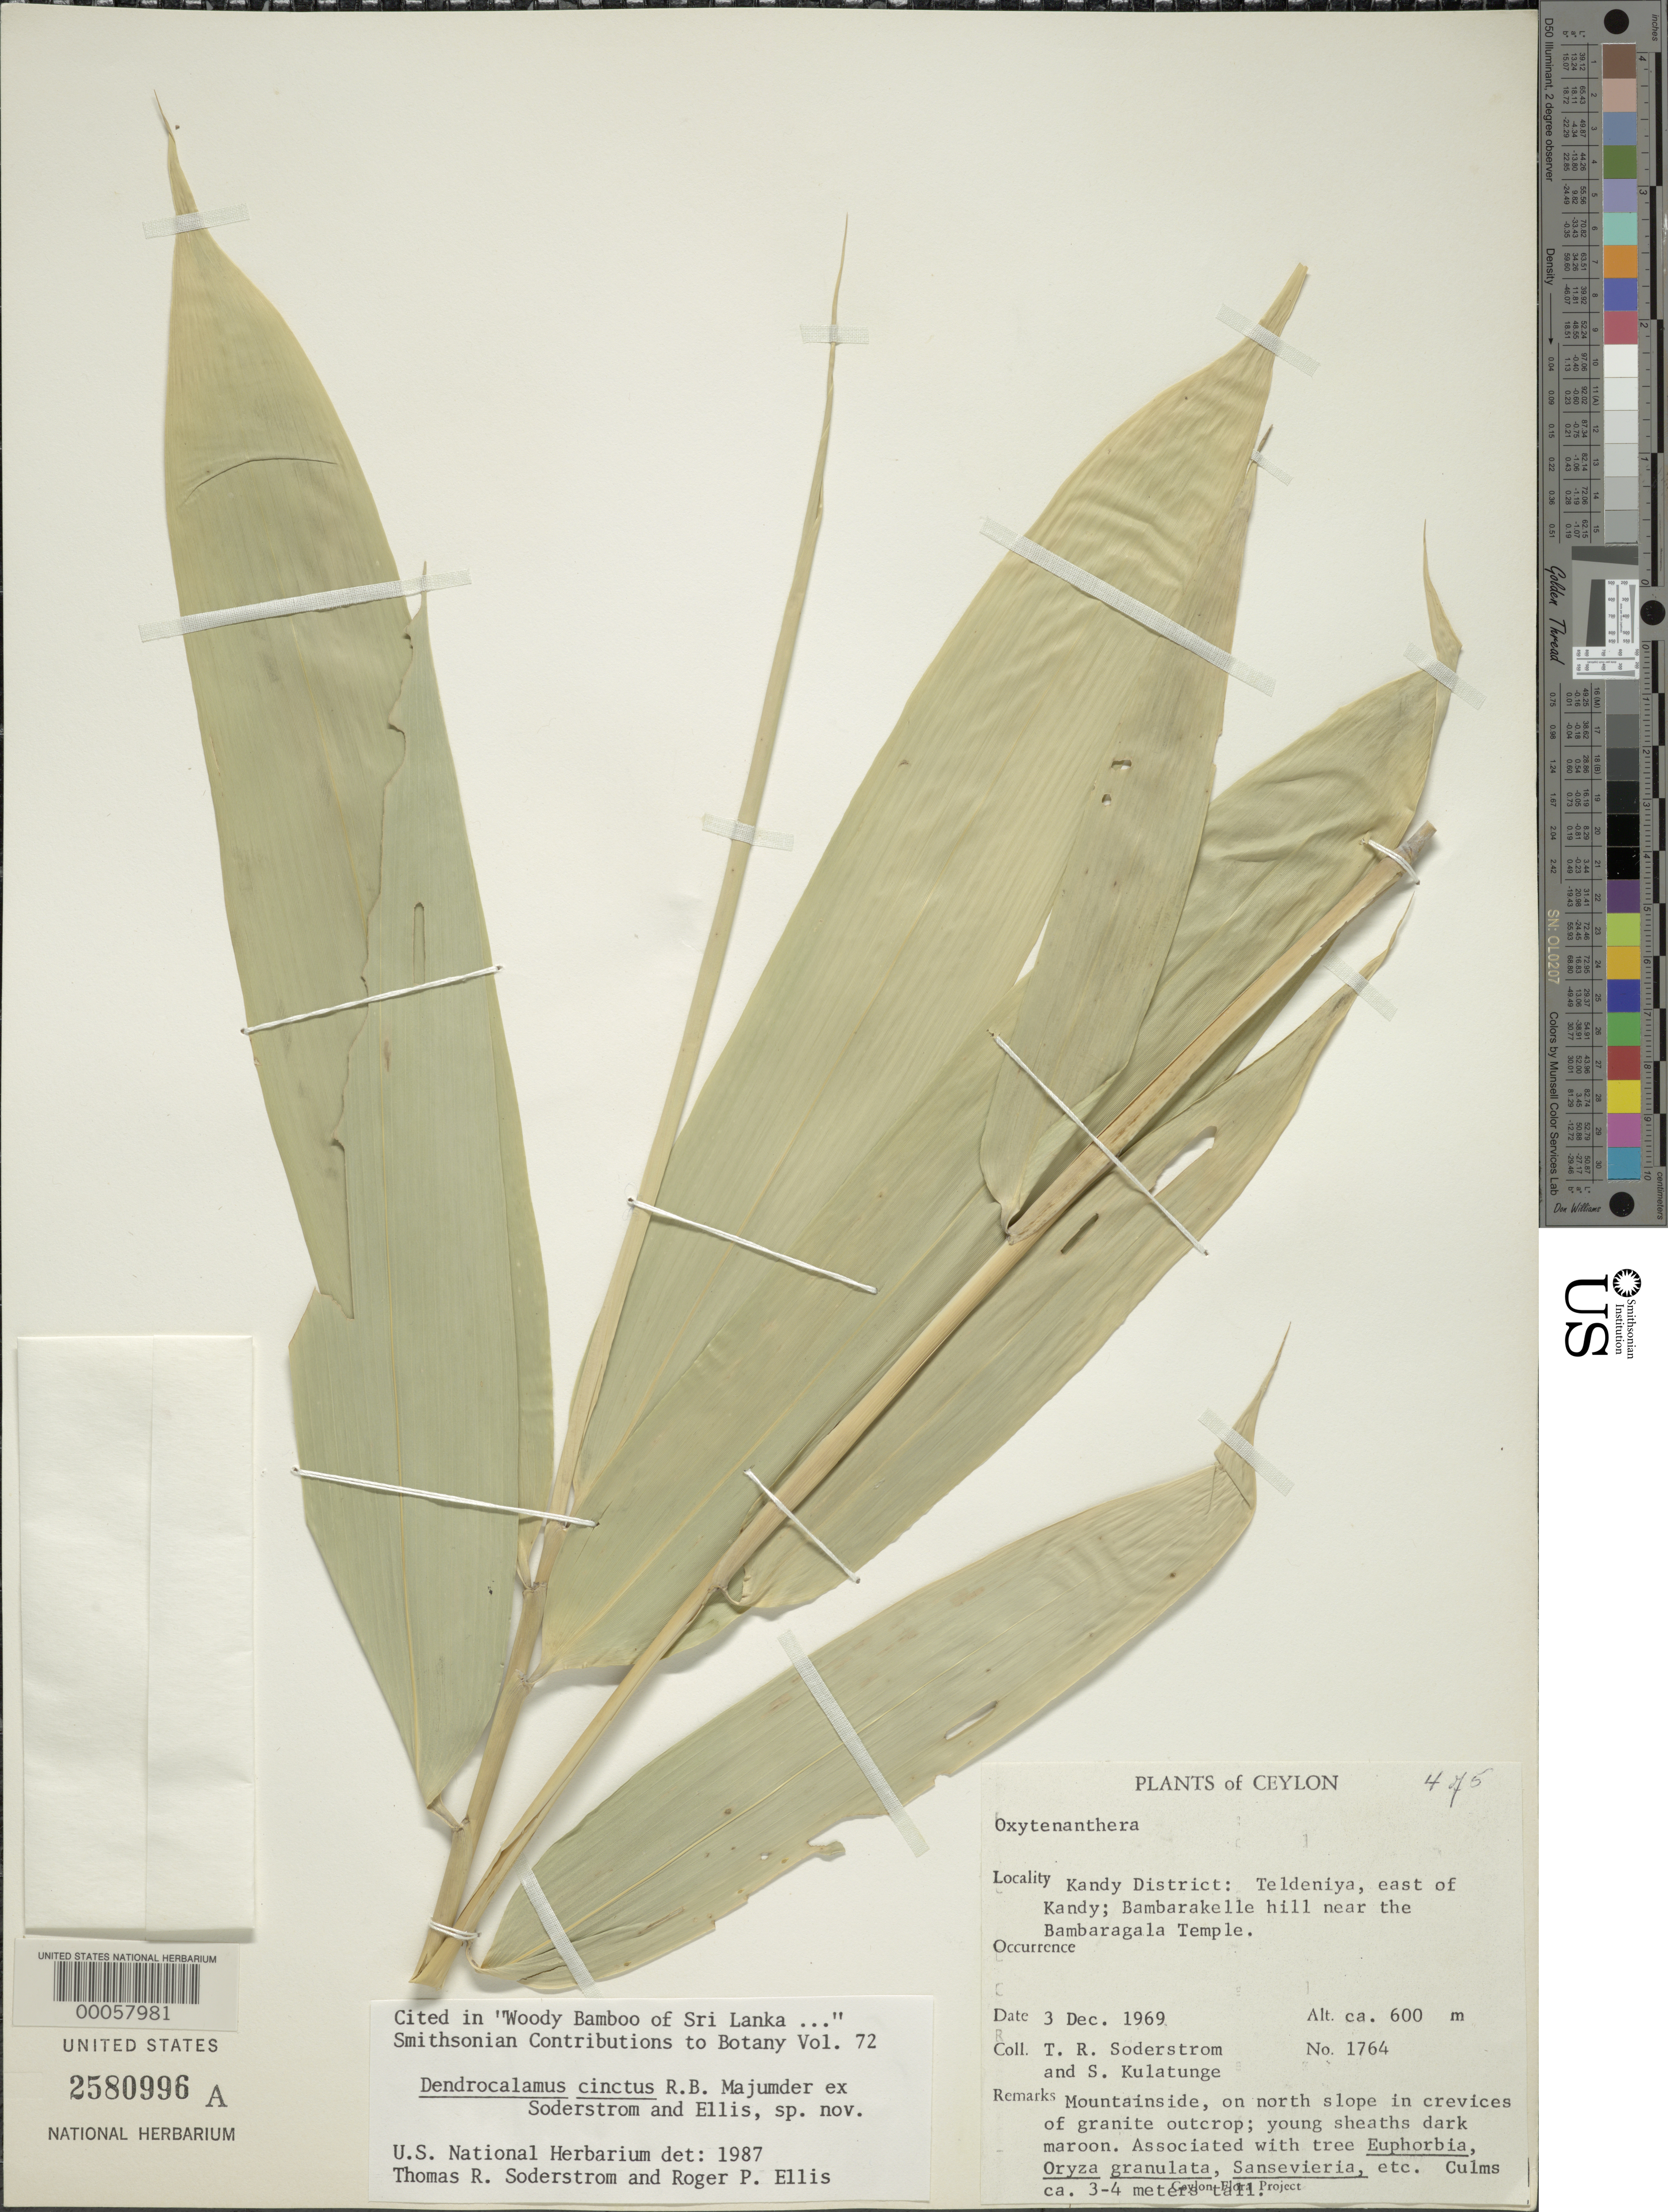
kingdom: Plantae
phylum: Tracheophyta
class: Liliopsida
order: Poales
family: Poaceae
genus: Dendrocalamus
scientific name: Dendrocalamus cinctus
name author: R.B. Majumder ex Soderstr. & R.P. Ellis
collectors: T. R. Soderstrom & S. Kulatunge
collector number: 1764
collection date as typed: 03 Dec 1969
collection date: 1969-12-03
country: Sri Lanka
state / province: Central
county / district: Kandy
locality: Teldeniya, E of Kandy, Bambarakelle Hill near the Bambaragala temple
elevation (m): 600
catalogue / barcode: US 2580996A